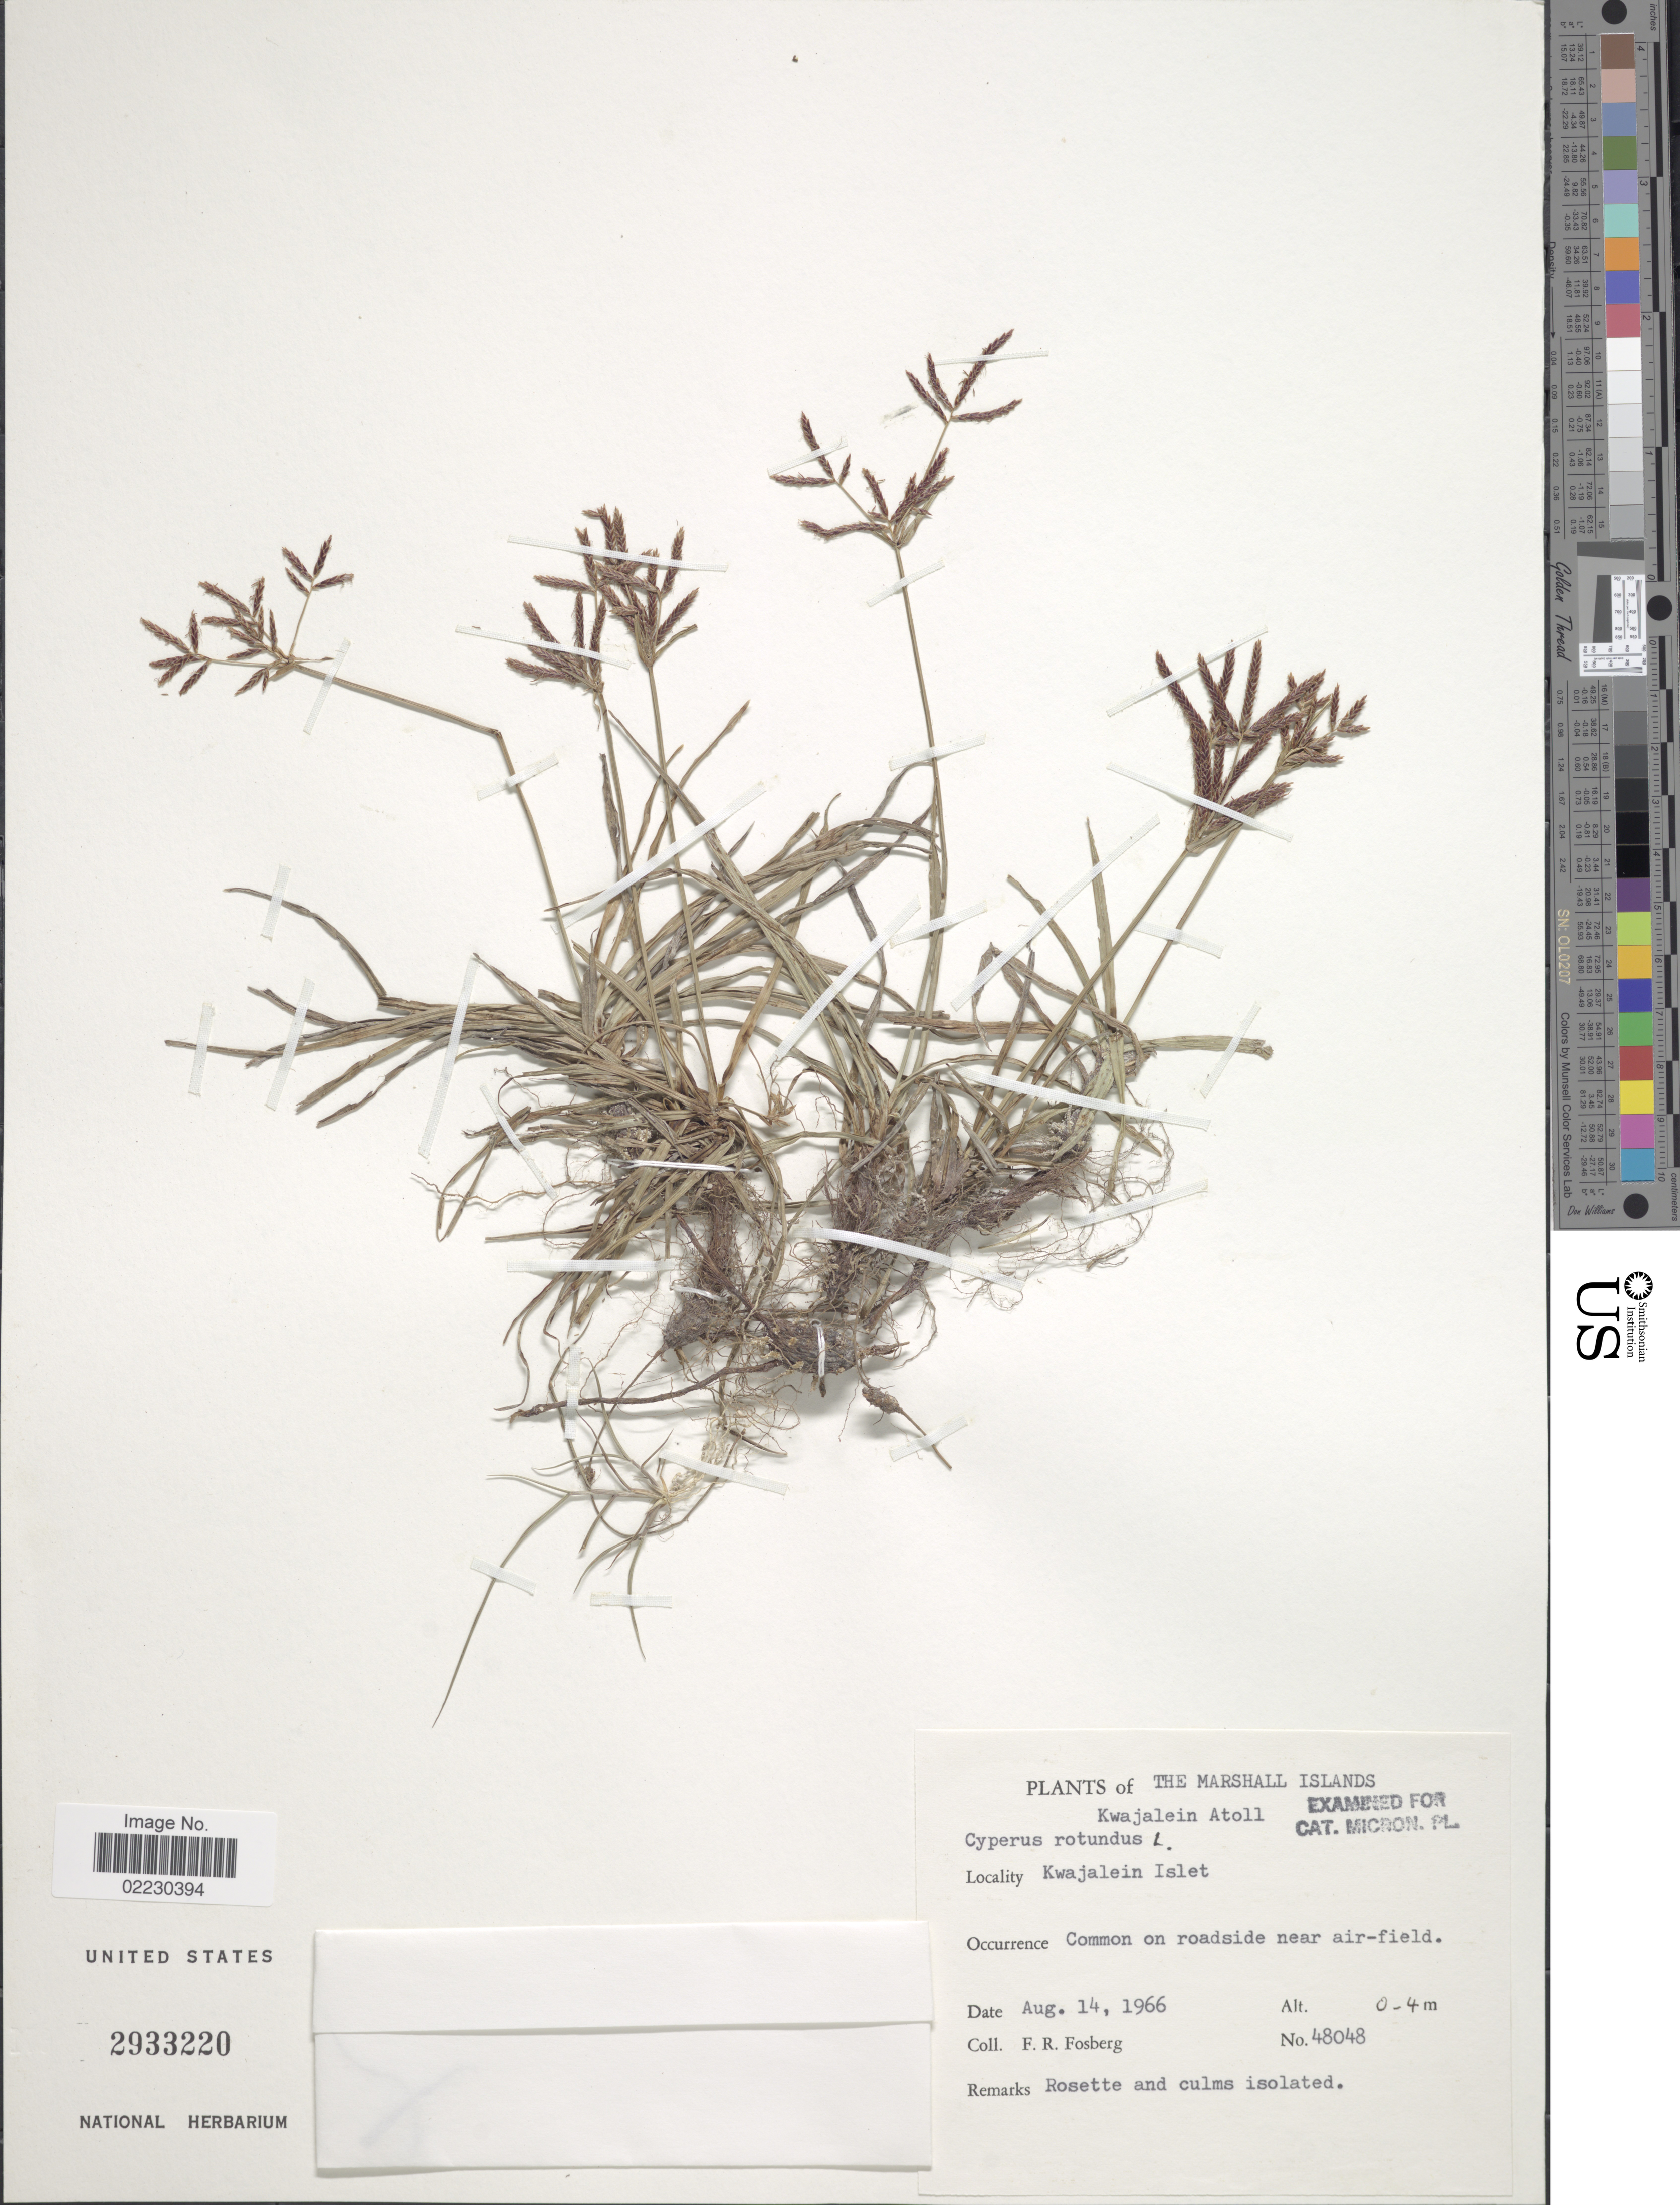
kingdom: Plantae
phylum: Tracheophyta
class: Liliopsida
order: Poales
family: Cyperaceae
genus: Cyperus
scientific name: Cyperus rotundus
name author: L.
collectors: F. R. Fosberg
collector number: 48048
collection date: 1966-08-14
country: Marshall Islands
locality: Kwajalein Atoll, Kwajalein Islet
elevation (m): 0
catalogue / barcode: US 2933220